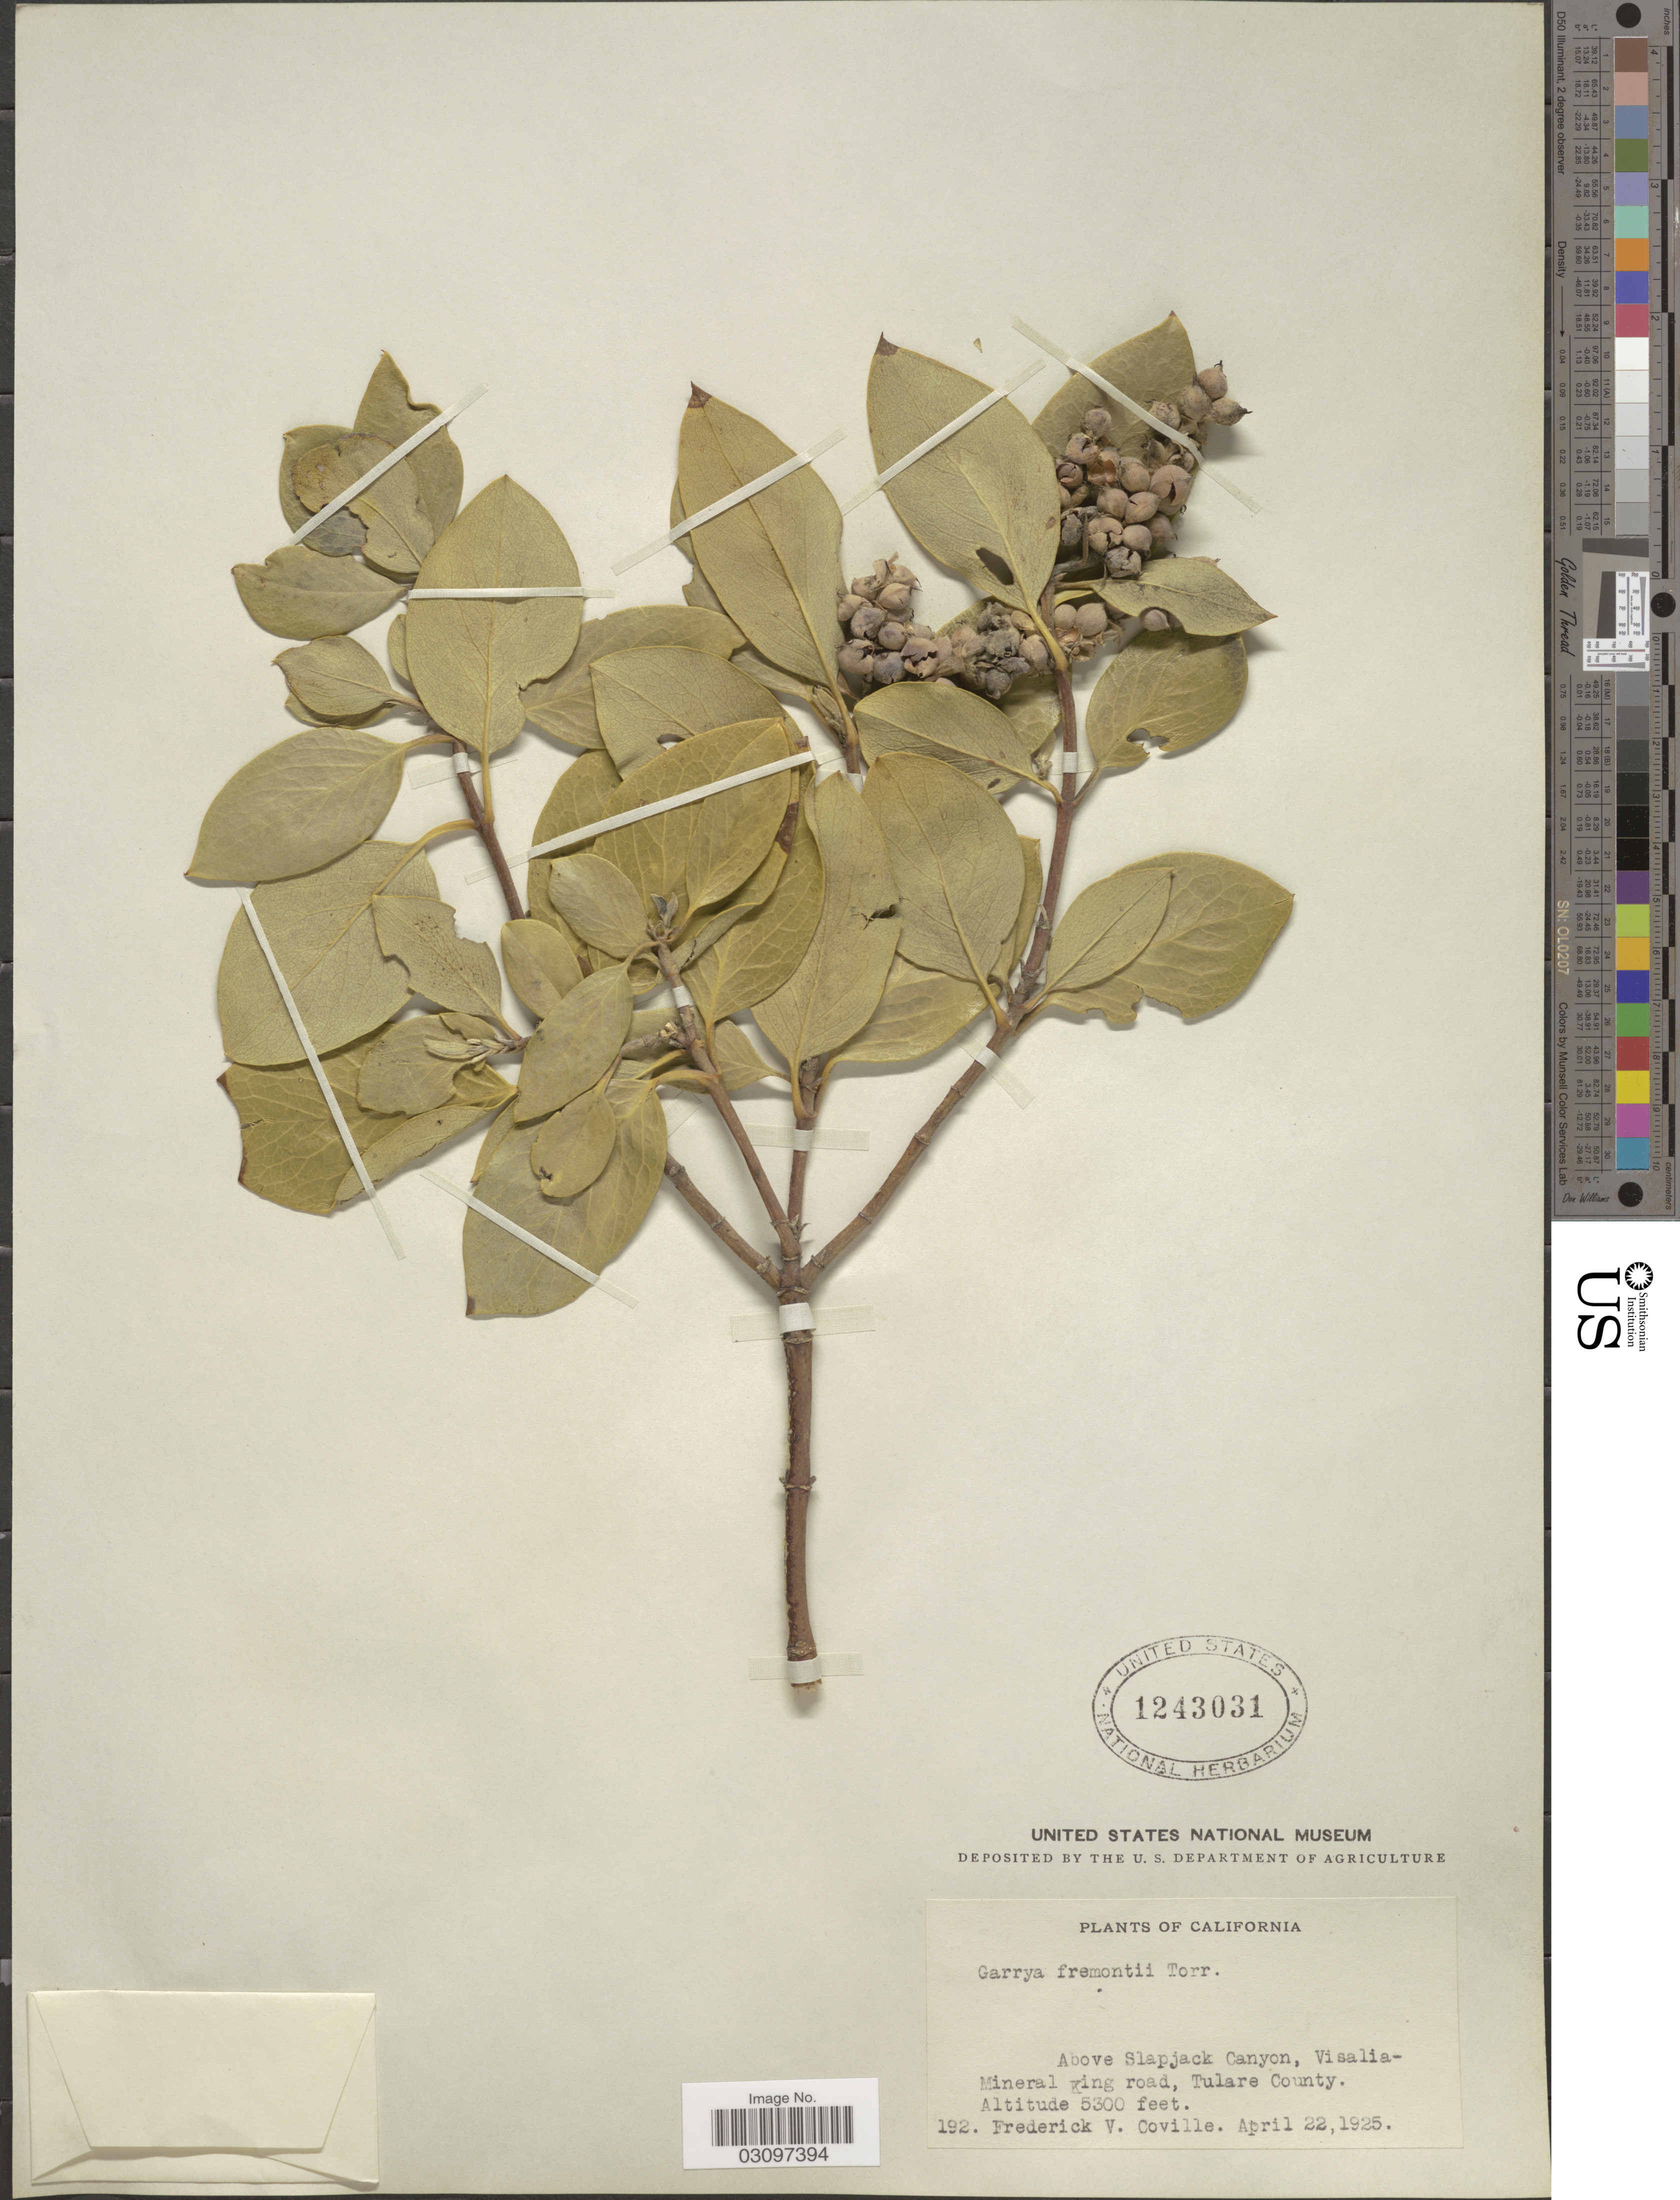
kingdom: Plantae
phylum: Tracheophyta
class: Magnoliopsida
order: Garryales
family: Garryaceae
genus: Garrya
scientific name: Garrya fremontii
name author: Torr.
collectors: F. V. Coville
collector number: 192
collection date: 1925-04-22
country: United States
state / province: California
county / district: Tulare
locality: Above Slapjack Canyon, Visalia-Mineral King road, Tulare County.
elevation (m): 1615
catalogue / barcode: US 1243031